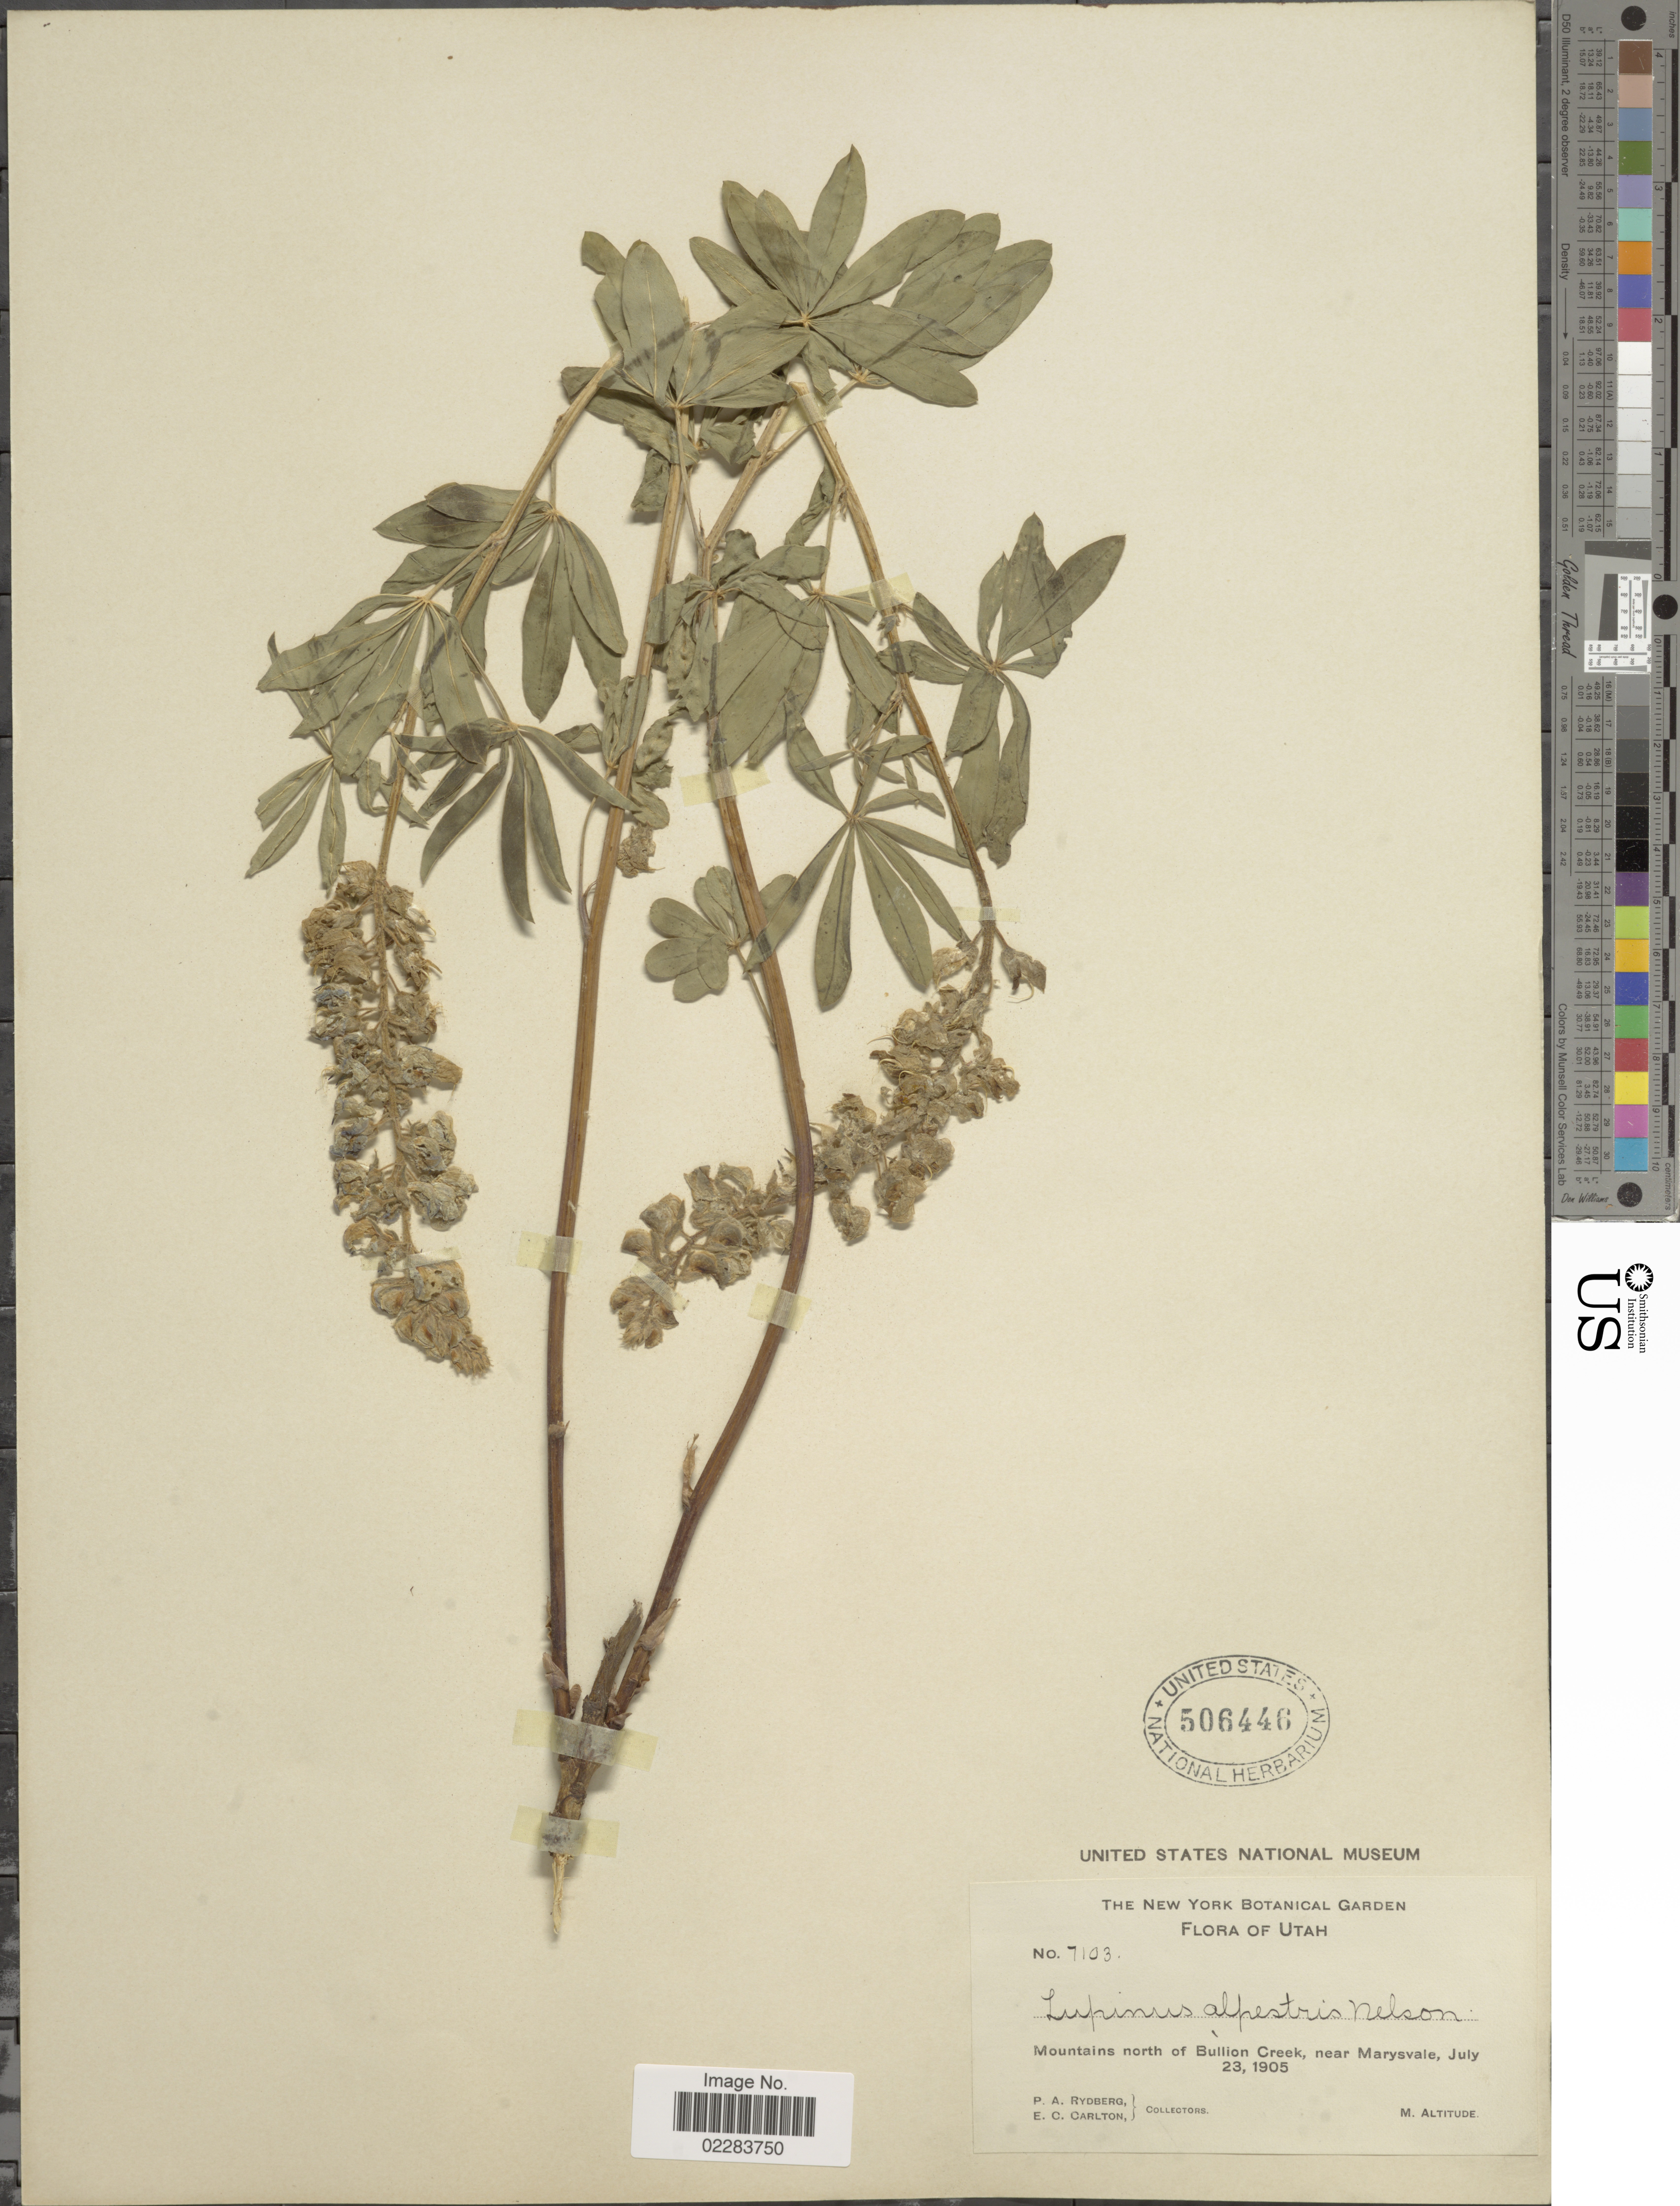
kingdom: Plantae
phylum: Tracheophyta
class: Magnoliopsida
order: Fabales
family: Fabaceae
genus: Lupinus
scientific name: Lupinus alpestris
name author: A. Nelson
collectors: P. A. Rydberg & E. Carlton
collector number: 7103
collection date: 1905-07-23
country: United States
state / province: Utah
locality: Mountains north of Bullion Creek, near Marysvale.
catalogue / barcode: US 506446